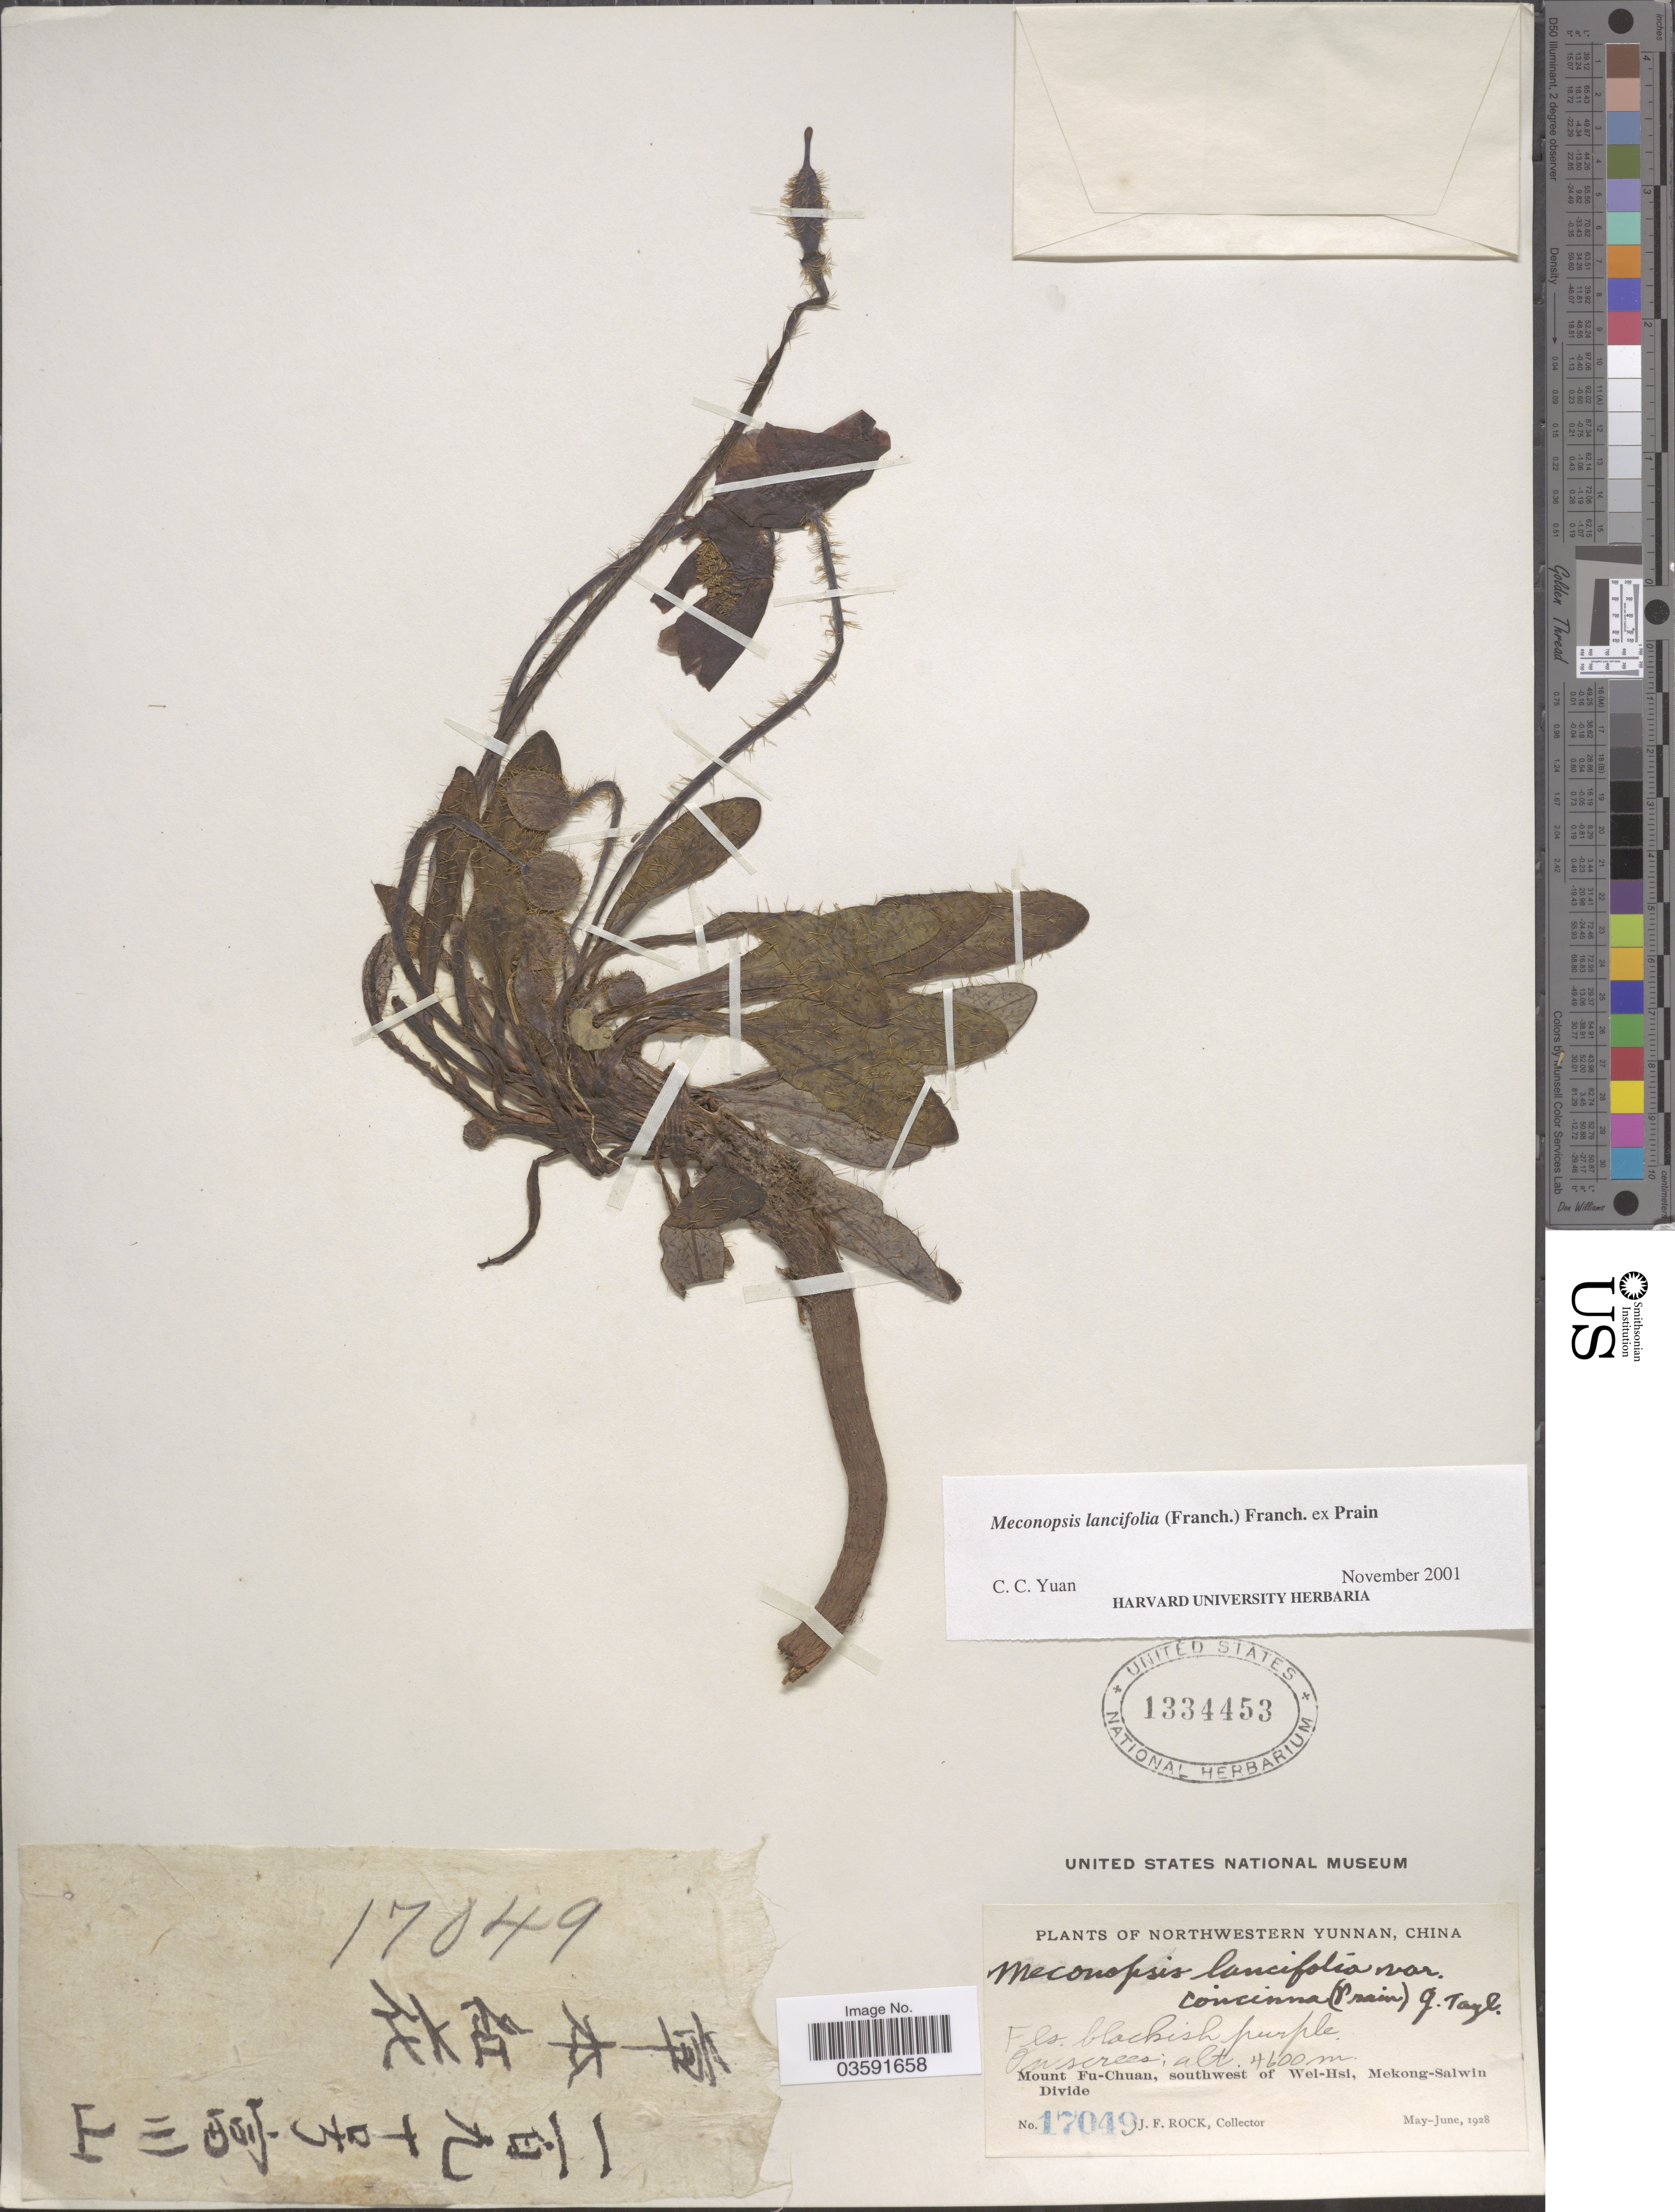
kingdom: Plantae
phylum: Tracheophyta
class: Magnoliopsida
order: Ranunculales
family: Papaveraceae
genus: Meconopsis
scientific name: Meconopsis lancifolia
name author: Franch. ex Prain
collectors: J. Rock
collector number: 17049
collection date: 1928-05/1928-06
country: China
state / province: Yunnan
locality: Northwestern Yunnan. Mount Fu-Chuan, southwest of Wei-Hsi, Mekong-Salwin Divide.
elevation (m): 4600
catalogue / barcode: US 1334453